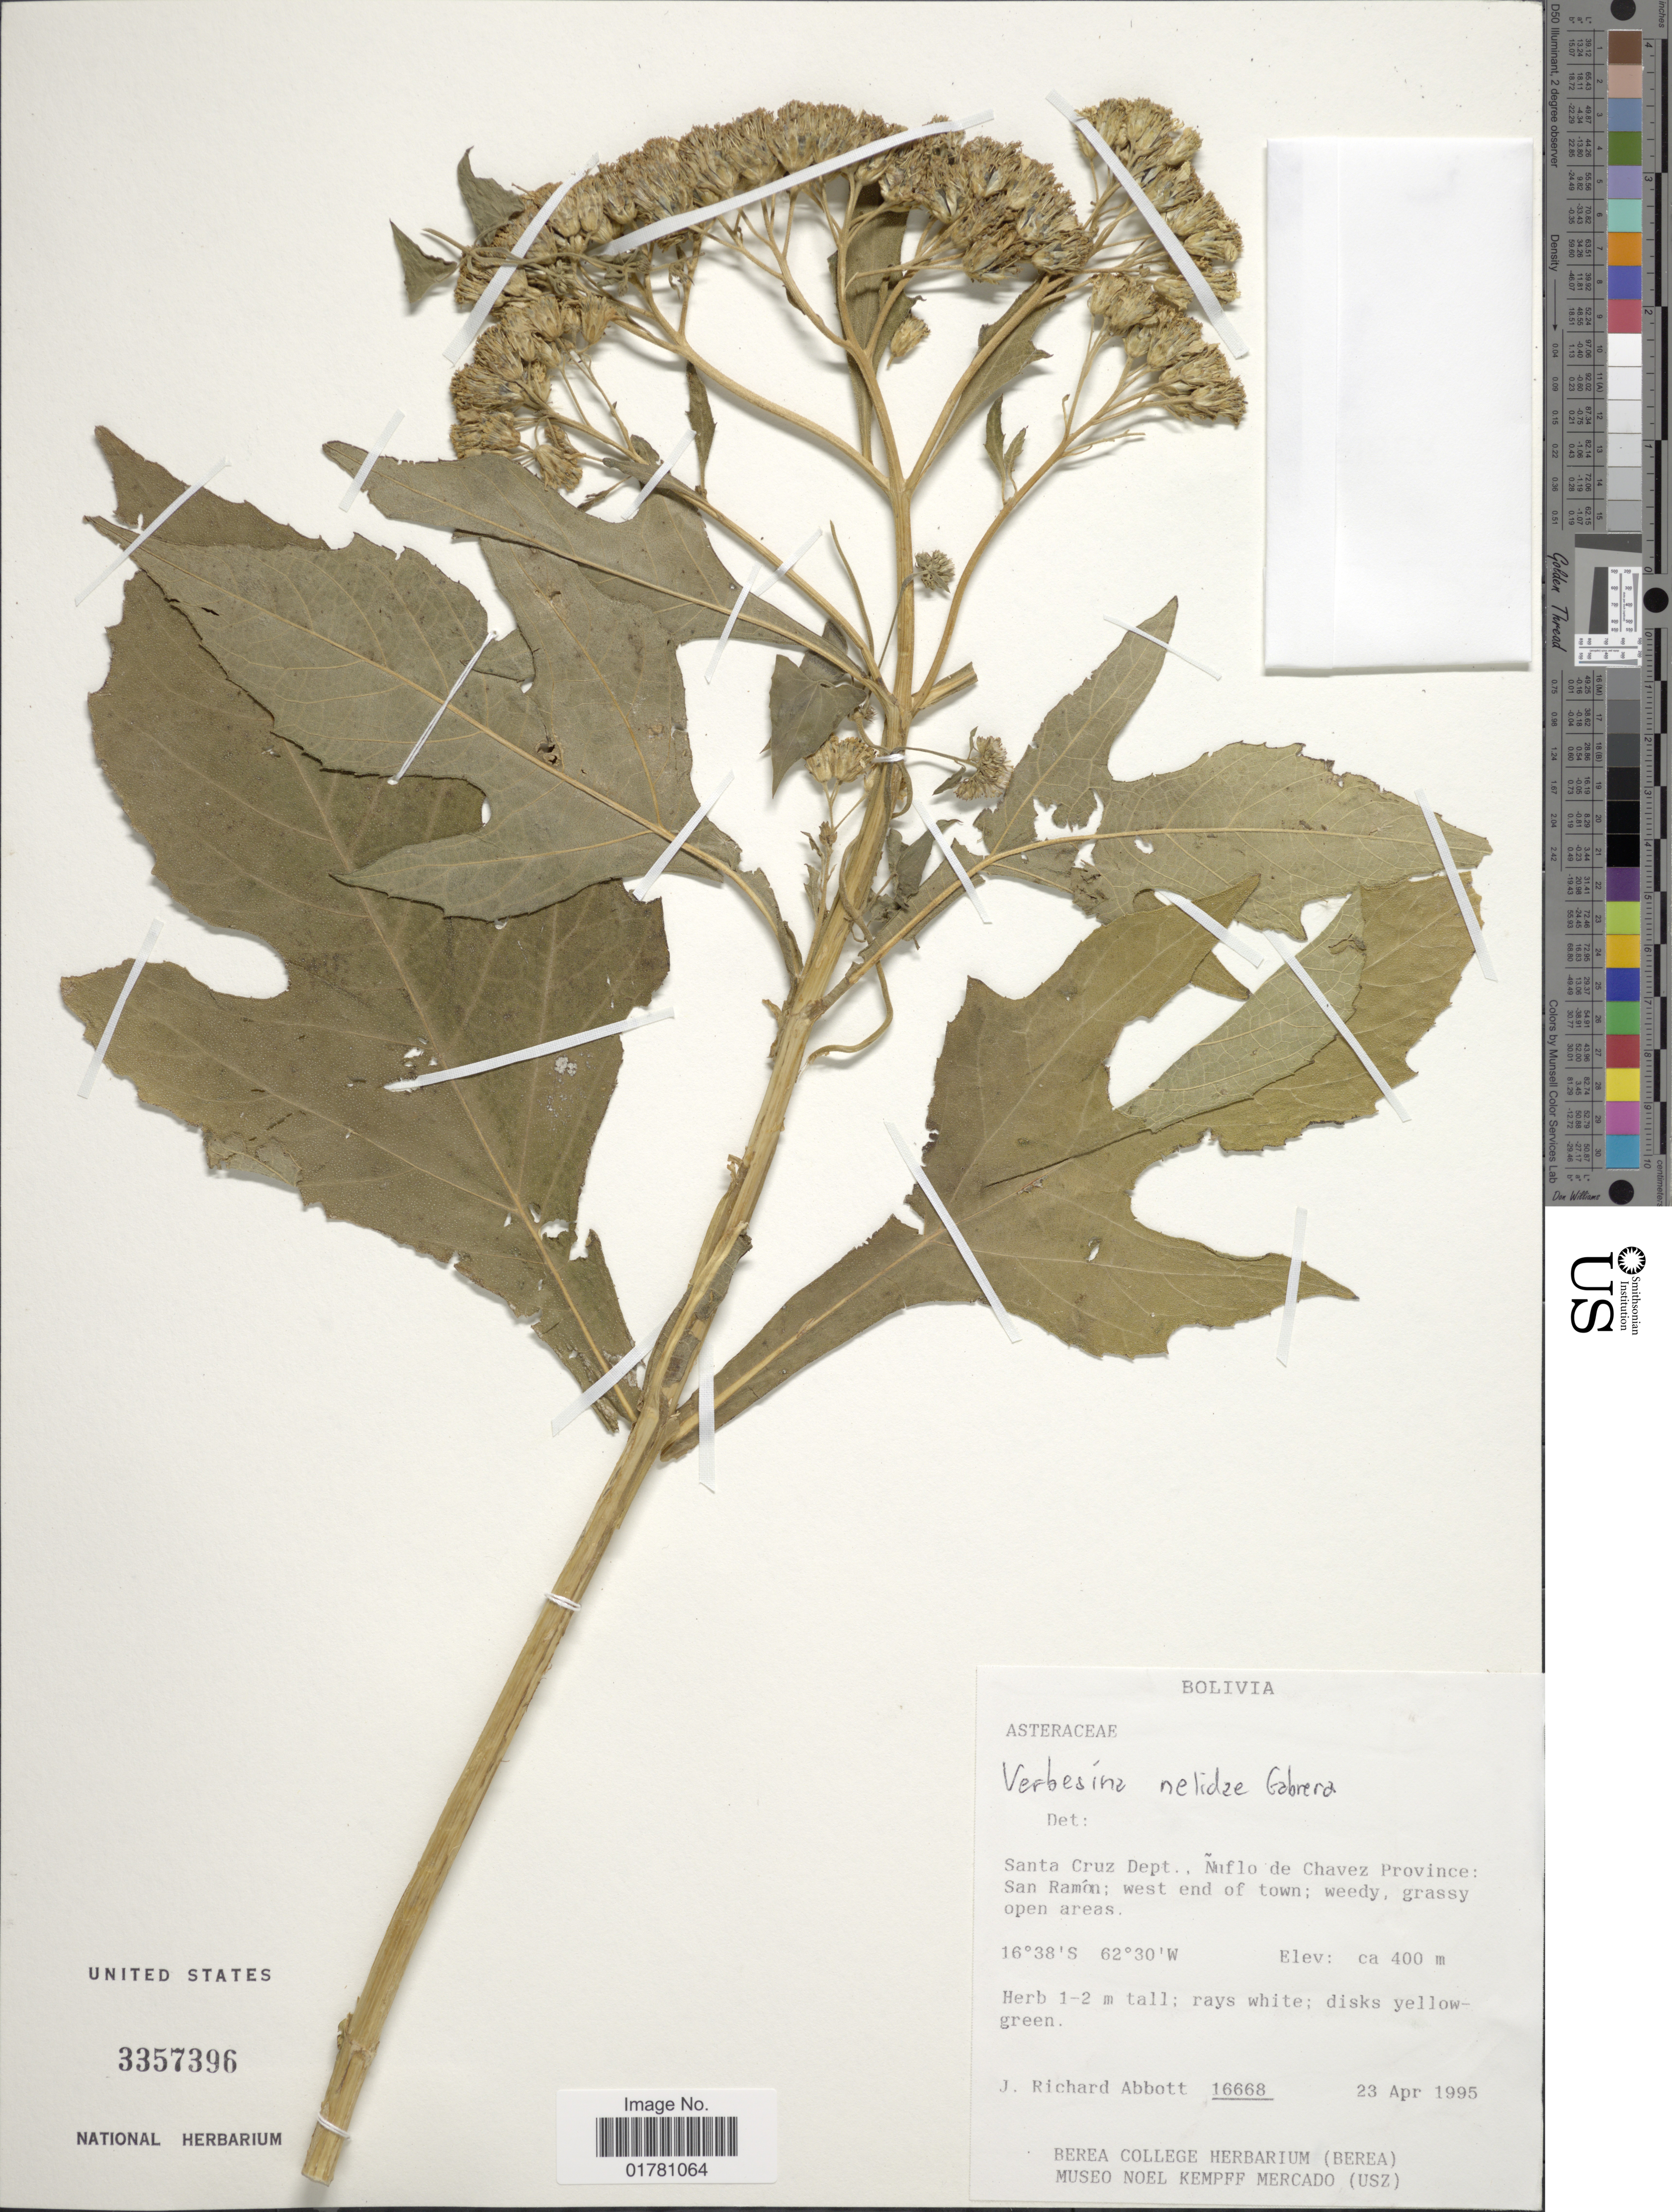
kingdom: Plantae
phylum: Tracheophyta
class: Magnoliopsida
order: Asterales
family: Asteraceae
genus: Verbesina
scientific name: Verbesina nelidae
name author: Cabrera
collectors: J. R. Abbott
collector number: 16668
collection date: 1995-04-23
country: Bolivia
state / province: Santa Cruz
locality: Santa Cruz Dept., ñuflo de Chavez Province: San Ramón; west end of town; weddy, grassy open areas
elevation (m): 400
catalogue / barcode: US 3357396